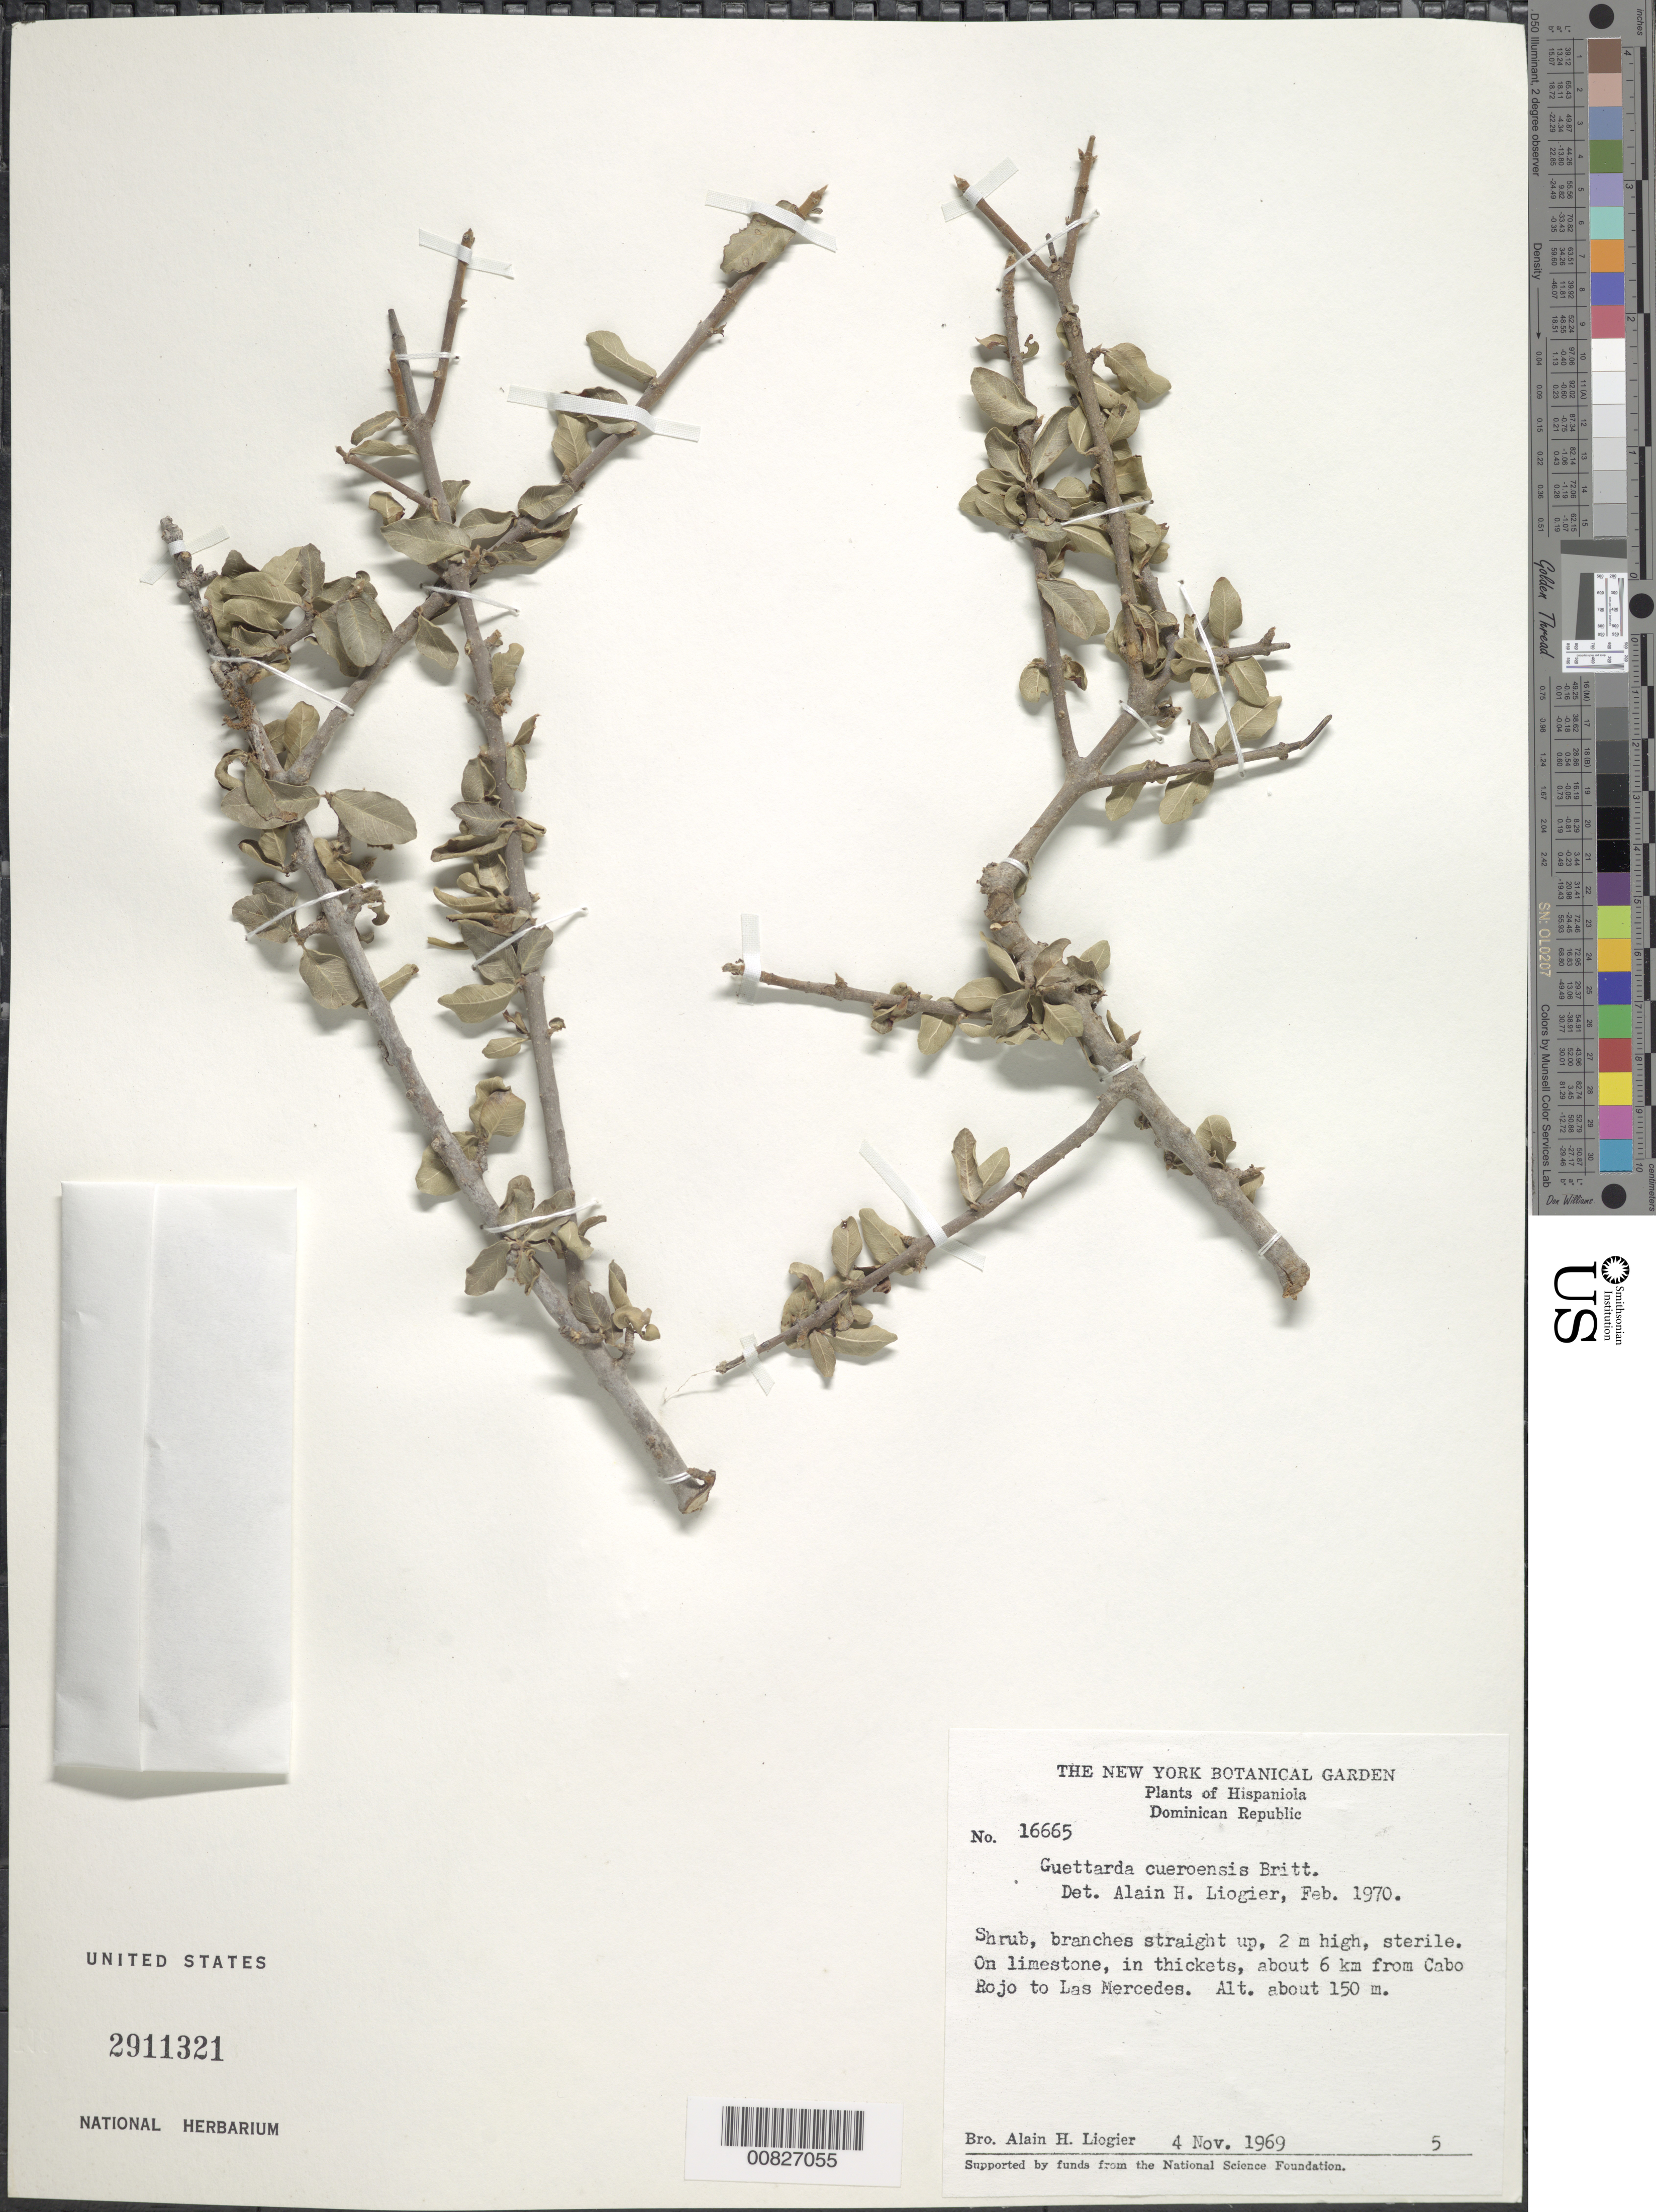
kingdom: Plantae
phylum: Tracheophyta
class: Magnoliopsida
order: Gentianales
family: Rubiaceae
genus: Guettarda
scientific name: Guettarda cueroensis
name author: Britton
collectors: A. H. Liogier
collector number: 16665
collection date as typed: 04 Nov 1969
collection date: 1969-11-04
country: Dominican Republic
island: Hispaniola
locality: About 6 km from Cabo Rojo to Las Mercedes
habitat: On limestone in thickets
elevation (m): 150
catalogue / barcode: US 2911321